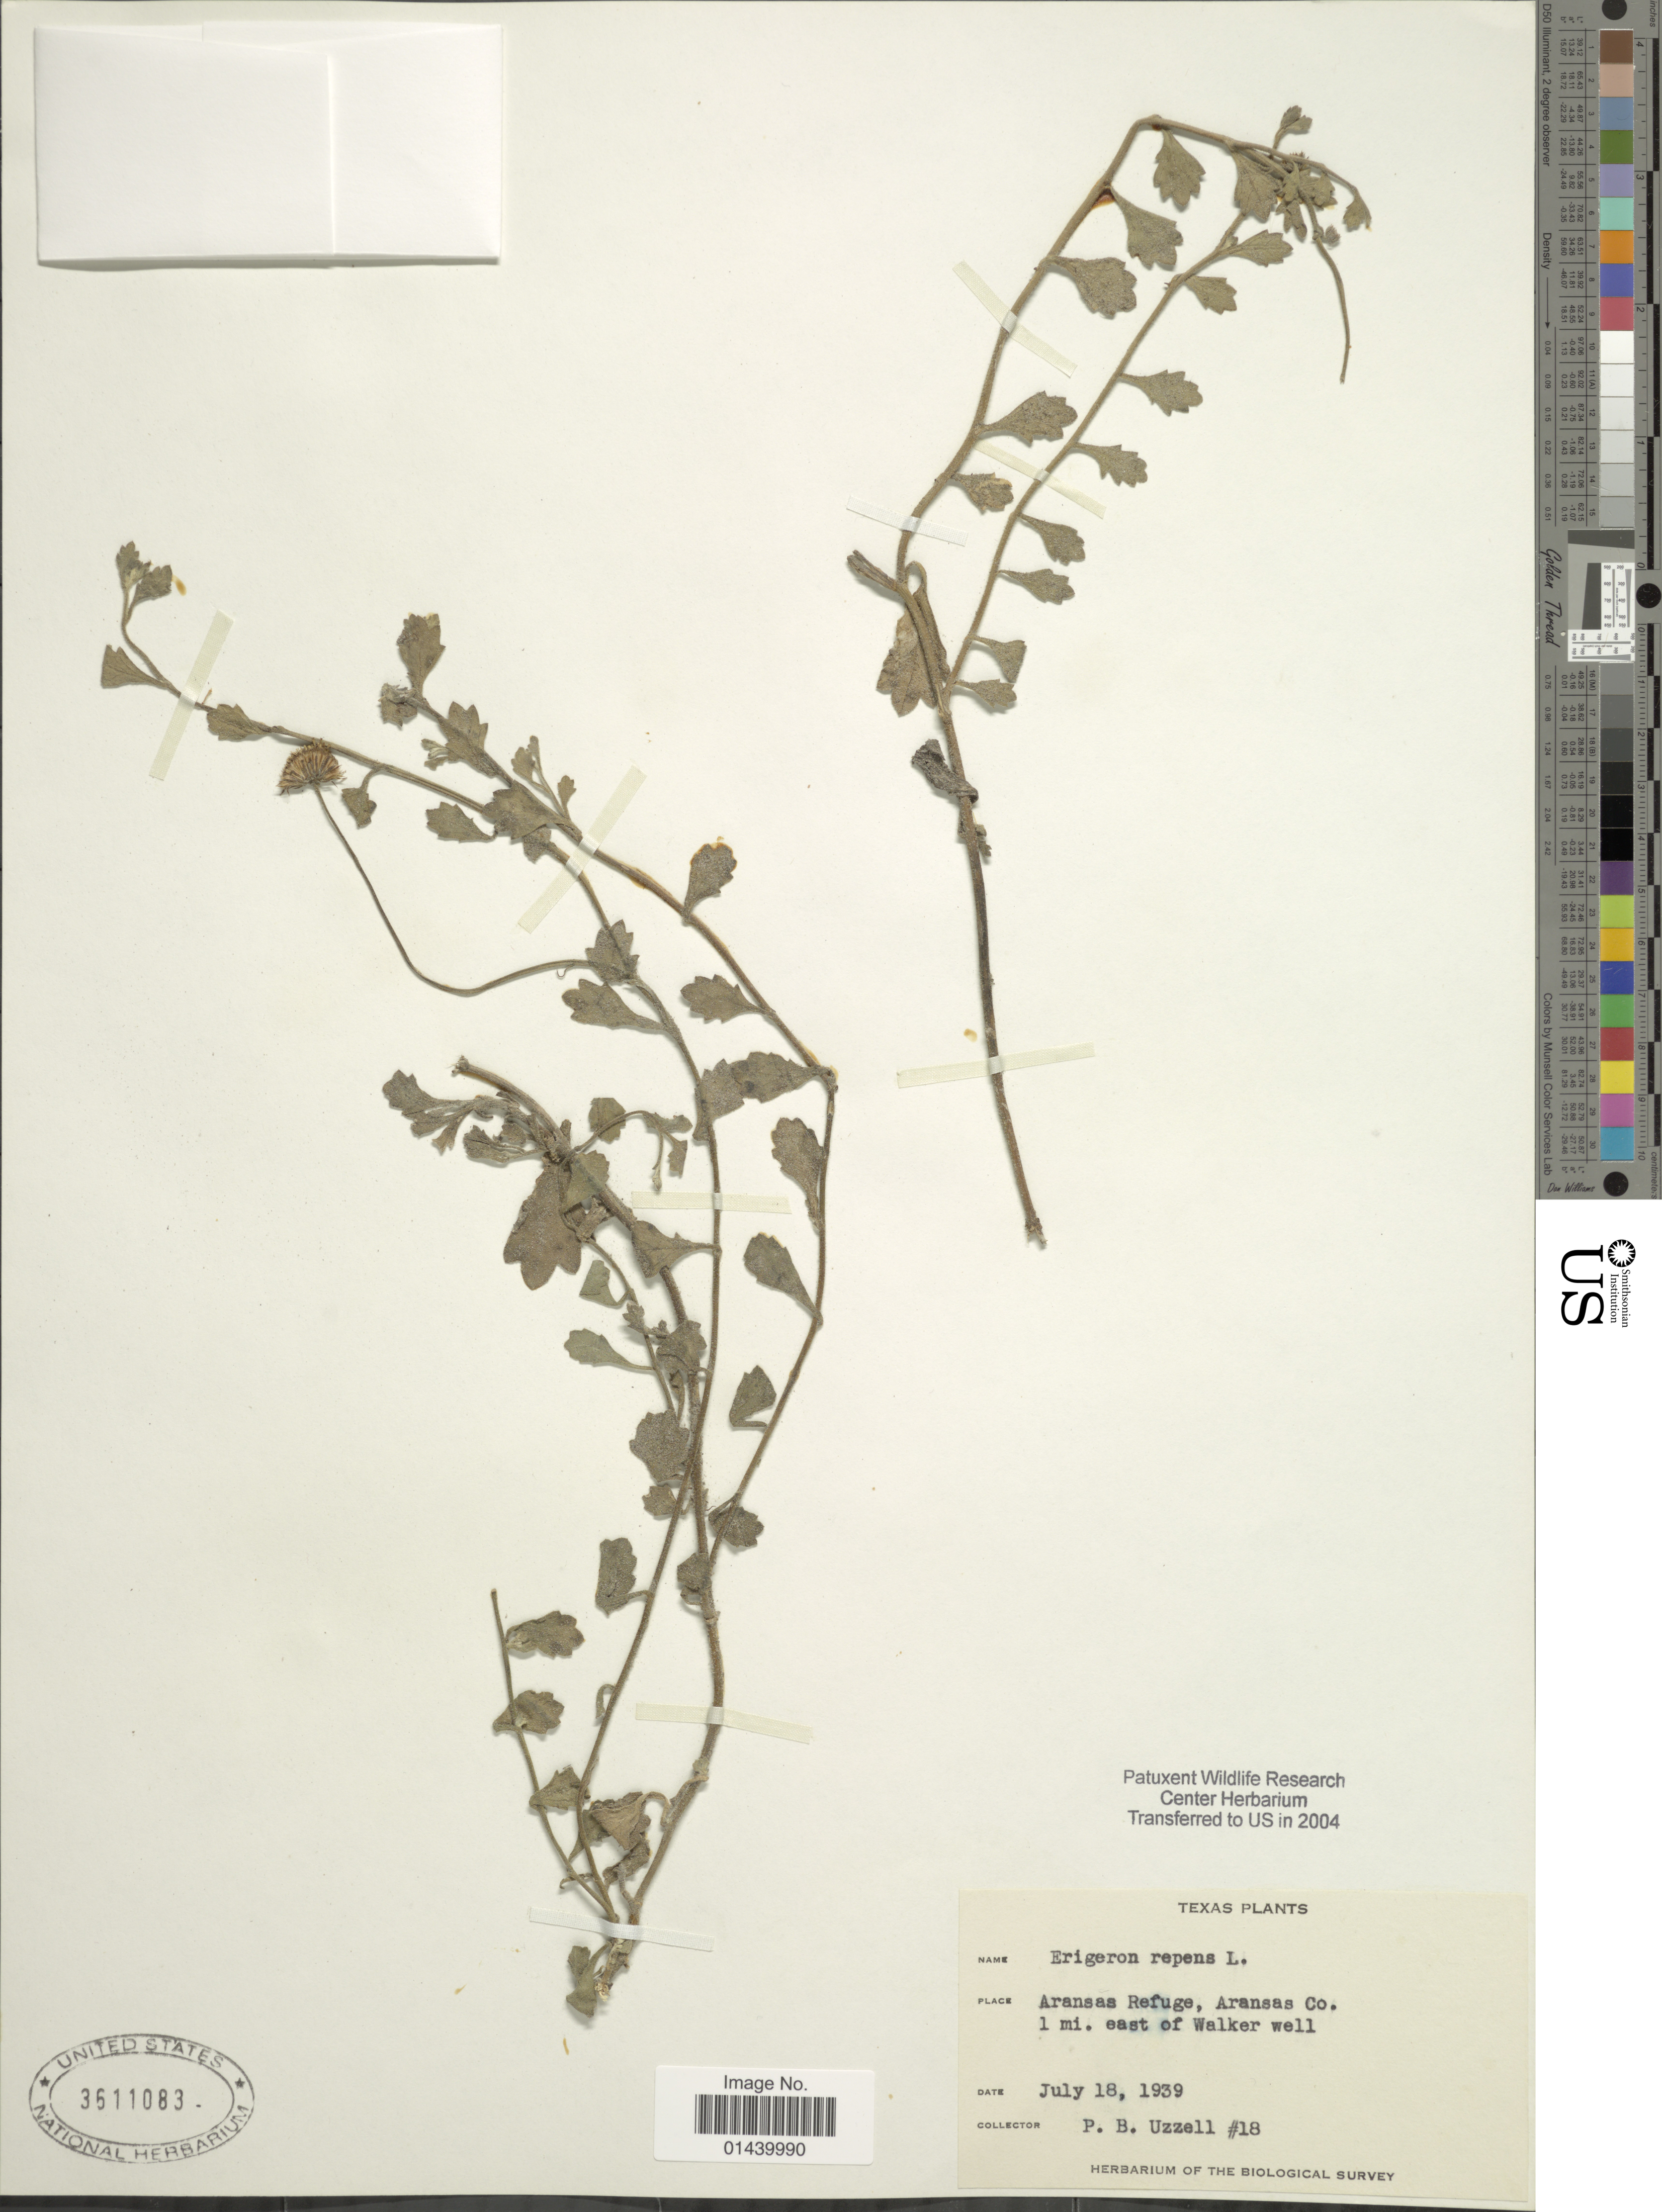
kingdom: Plantae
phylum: Tracheophyta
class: Magnoliopsida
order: Asterales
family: Asteraceae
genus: Erigeron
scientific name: Erigeron repens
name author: (Kunth) Wedd.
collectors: P. Uzzell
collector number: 18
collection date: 1939-07-18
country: United States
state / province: Texas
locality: Aransas Refuge, Aransas Co. 1 mi. east of Walker well.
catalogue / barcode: US 3611083